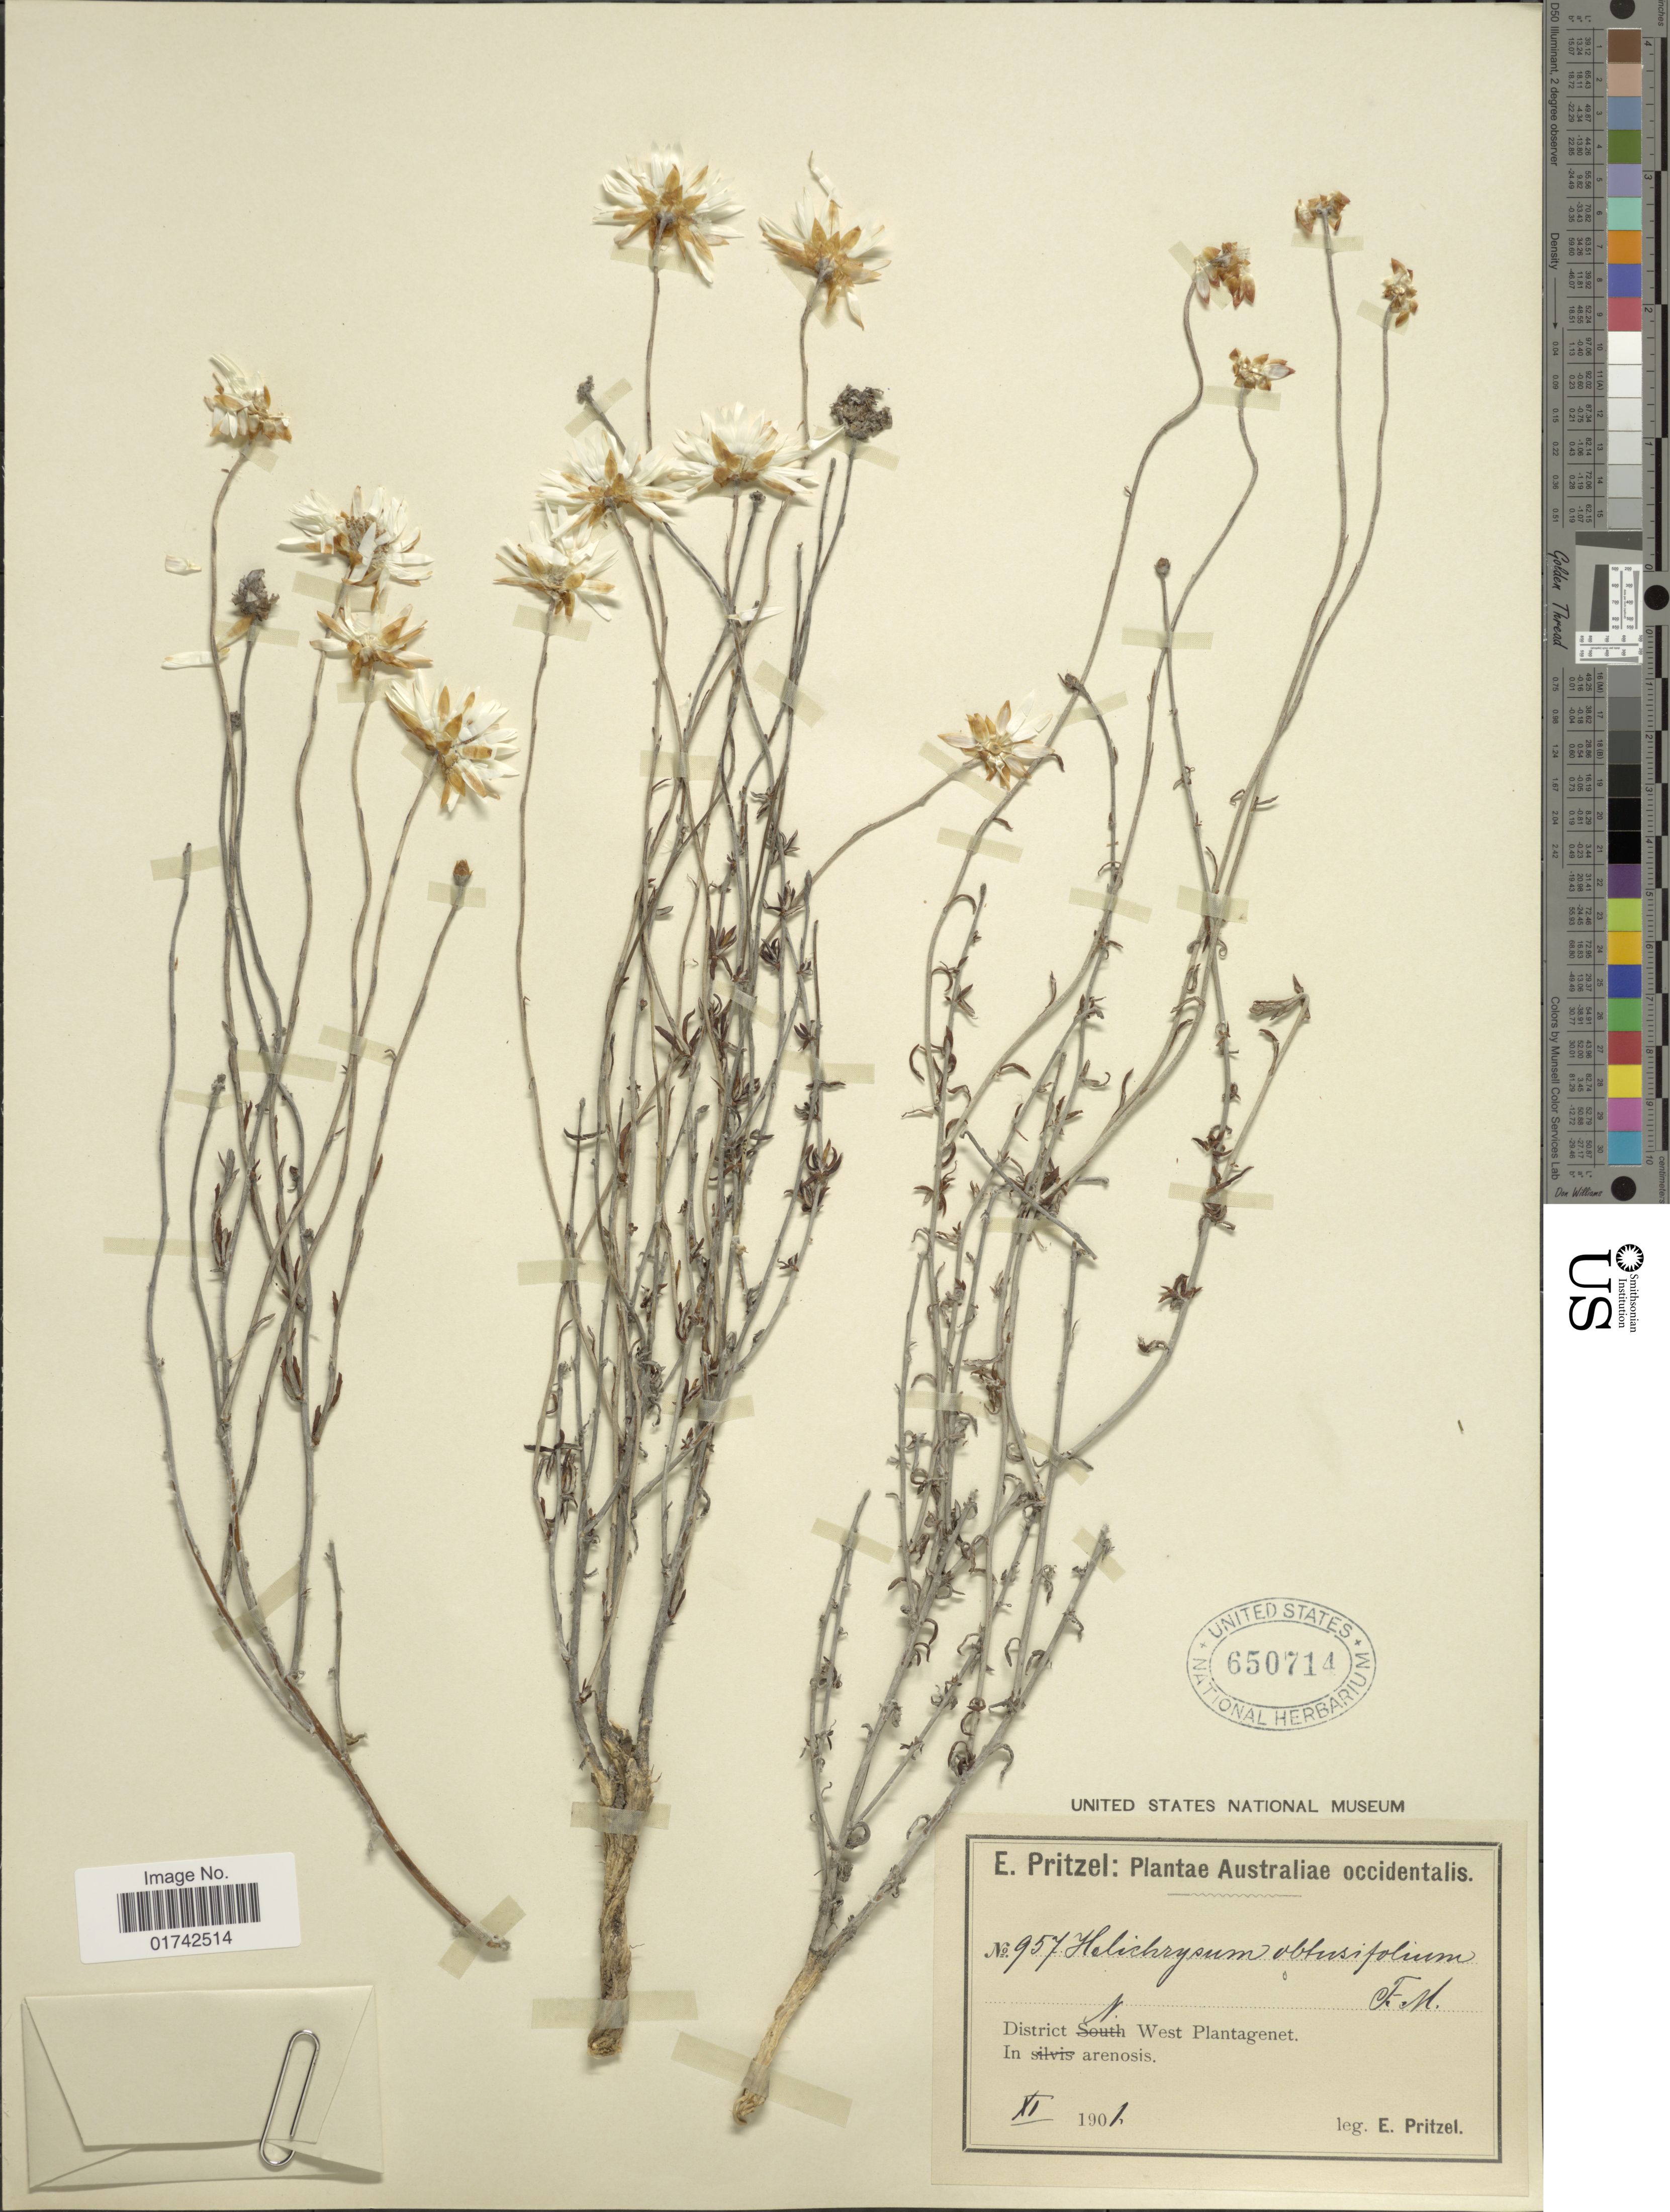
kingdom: Plantae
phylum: Tracheophyta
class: Magnoliopsida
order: Asterales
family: Asteraceae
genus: Helichrysum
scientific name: Helichrysum obtusifolium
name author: Sond.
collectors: E. G. Pritzel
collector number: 957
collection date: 1901-11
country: Australia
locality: District North West Plantagnet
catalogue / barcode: US 650714